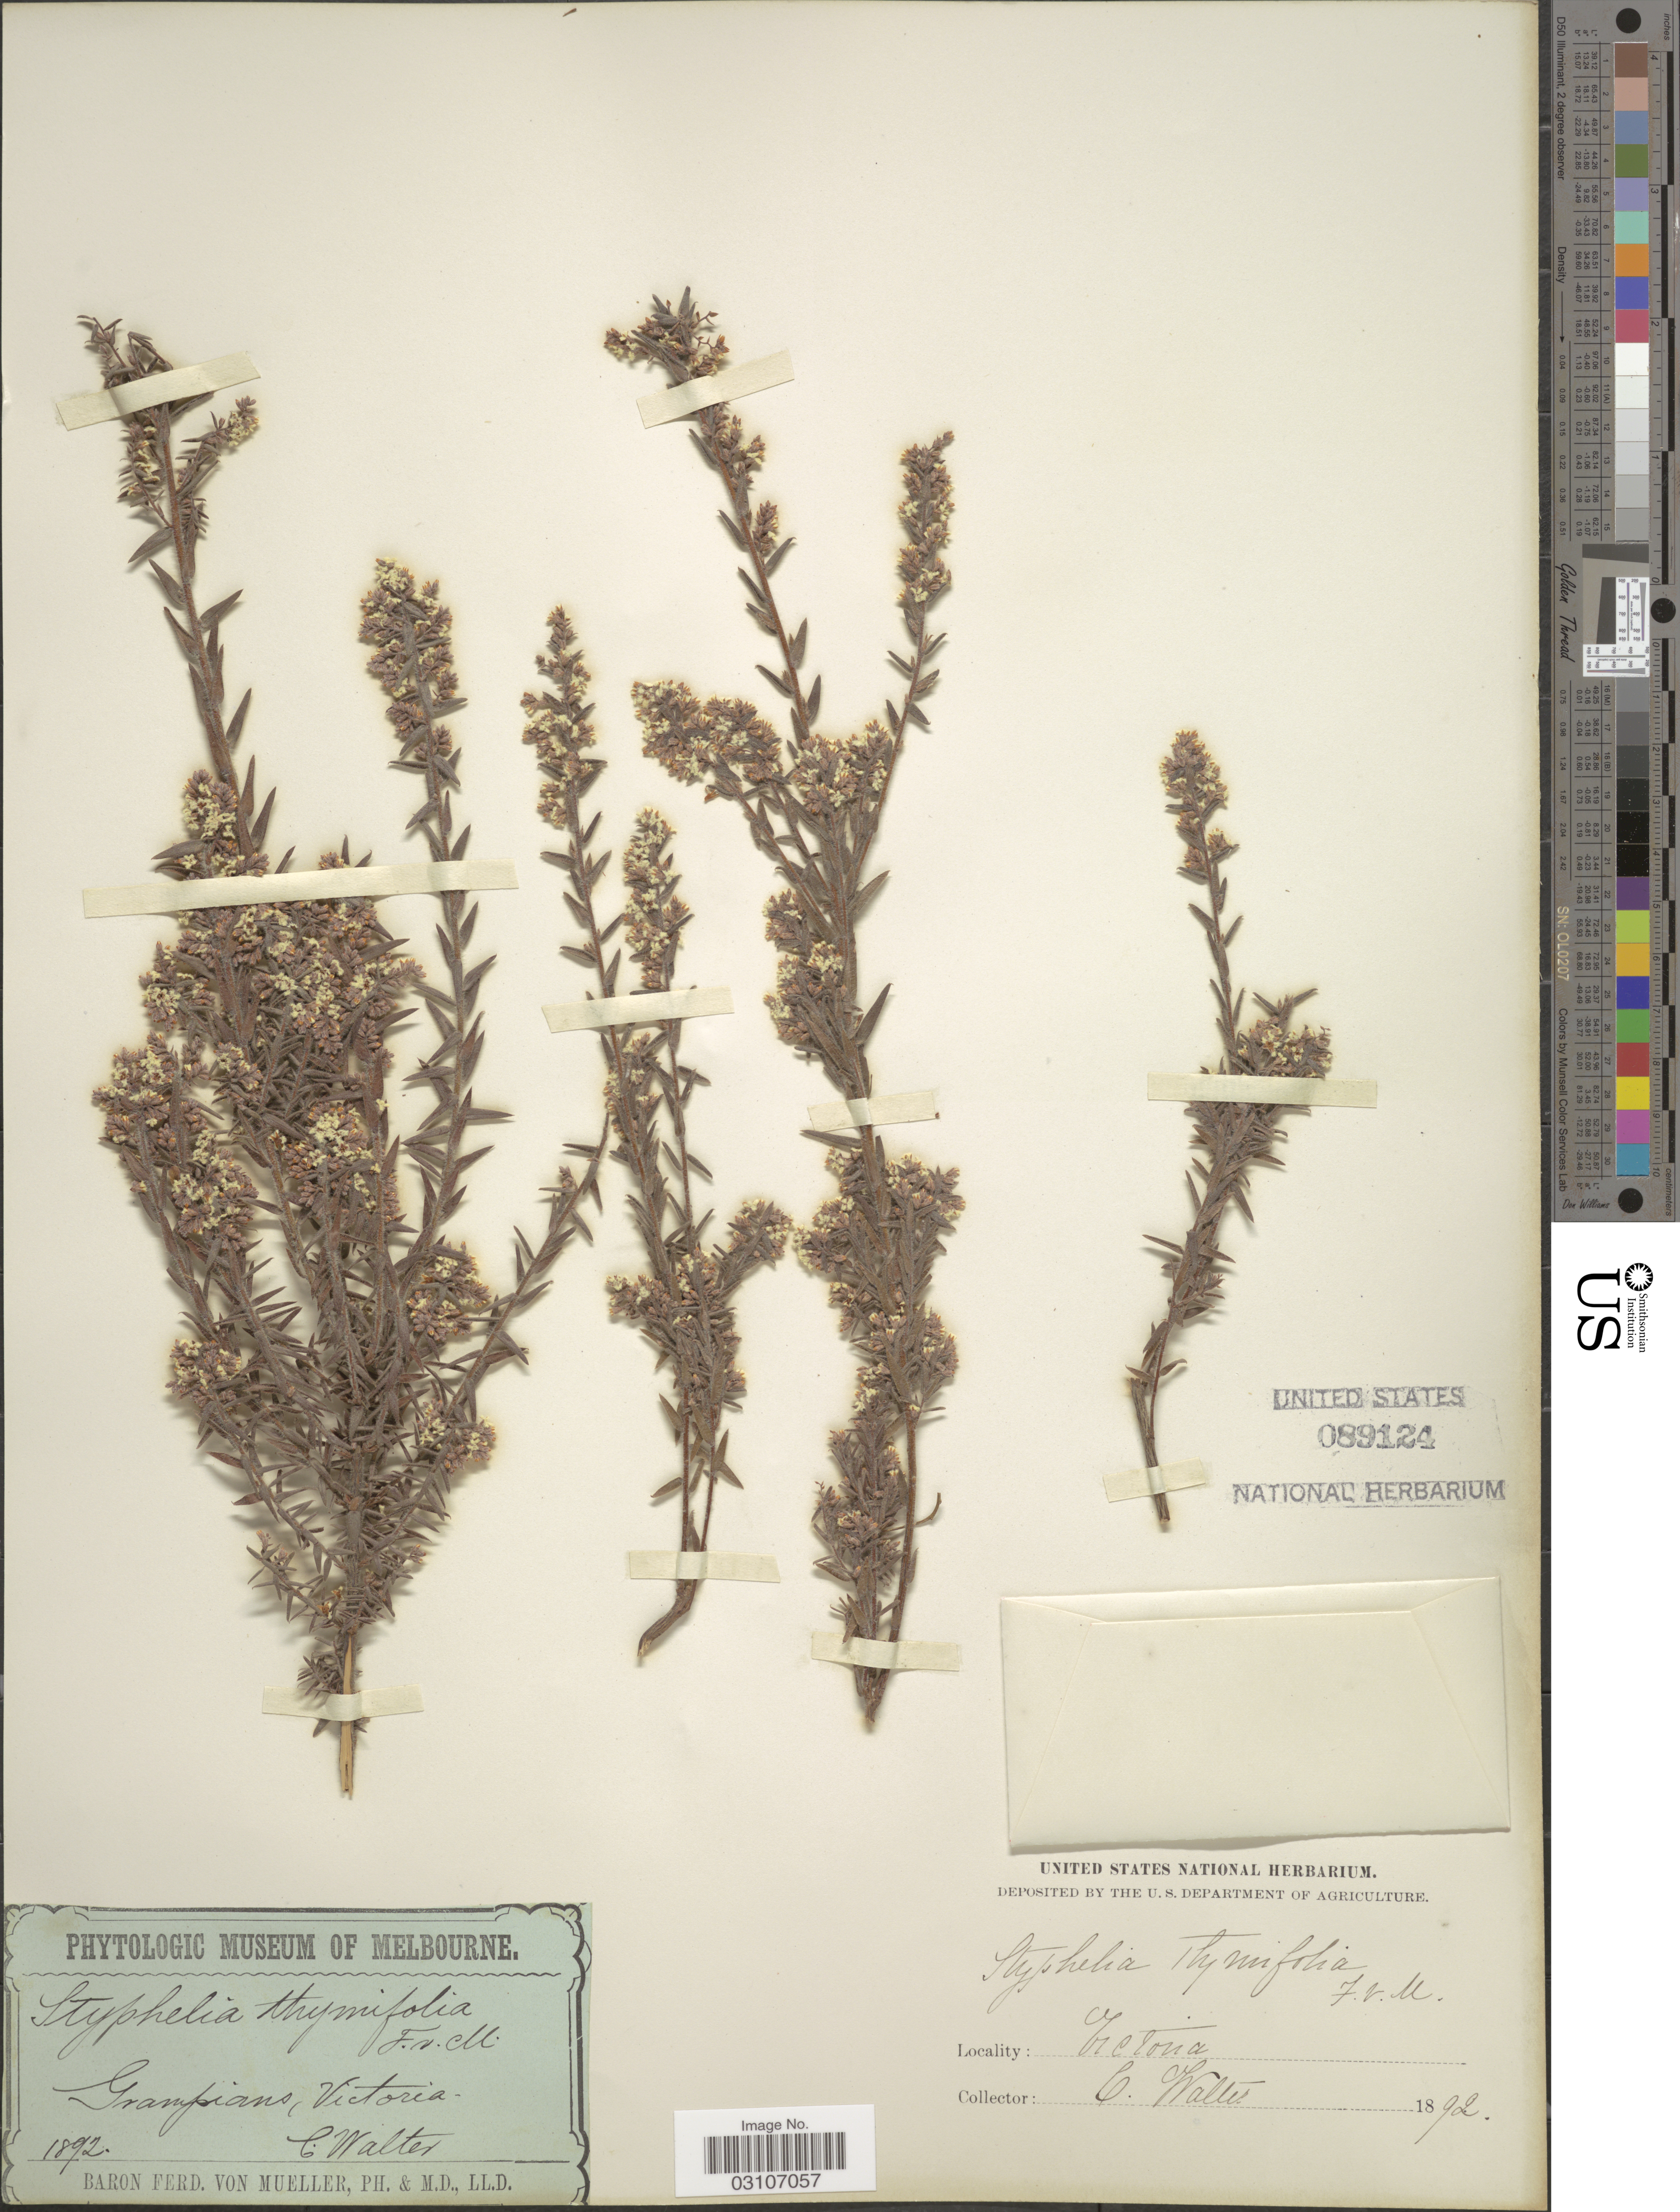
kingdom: Plantae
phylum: Tracheophyta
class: Magnoliopsida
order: Ericales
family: Ericaceae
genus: Leucopogon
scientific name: Leucopogon thymifolius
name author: Lindl. ex Benth.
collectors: C. Walter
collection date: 1892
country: Australia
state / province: Victoria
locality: Grampians, Victoria.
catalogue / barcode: US 89124